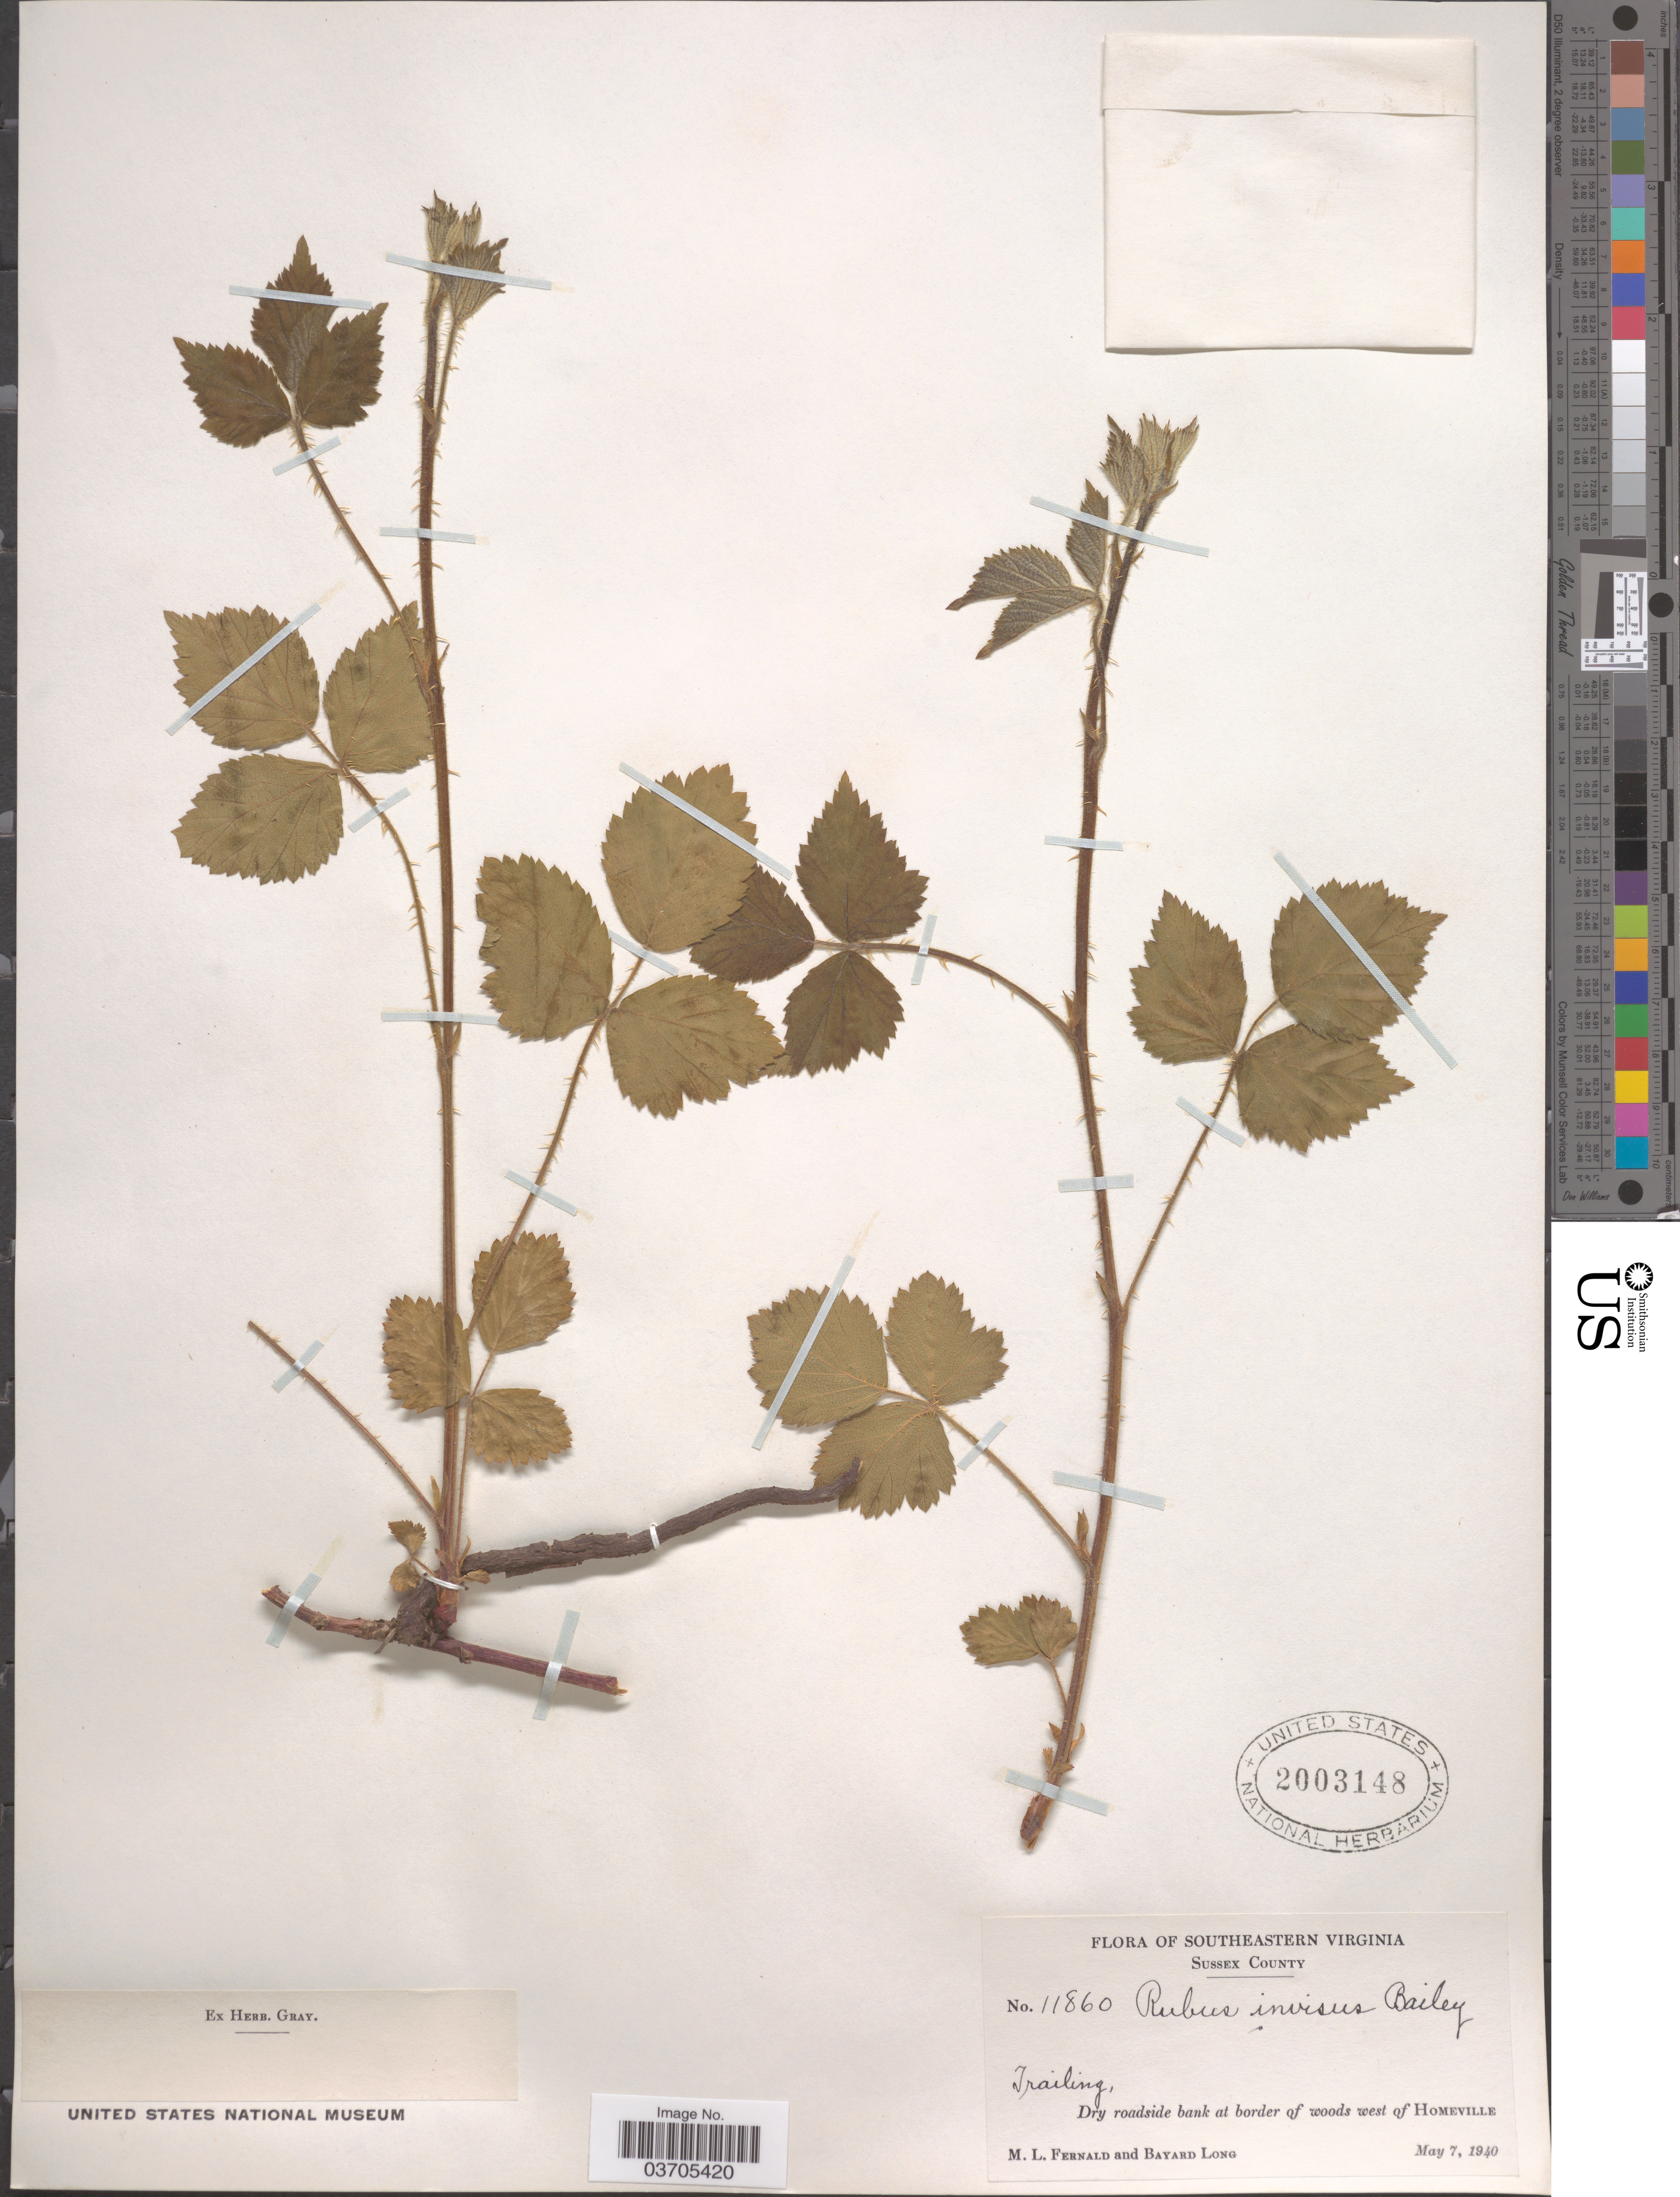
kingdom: Plantae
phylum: Tracheophyta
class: Magnoliopsida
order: Rosales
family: Rosaceae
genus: Rubus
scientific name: Rubus invisus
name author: (L.H. Bailey) Britton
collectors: M. L. Fernald & B. Long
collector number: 11860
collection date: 1940-05-07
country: United States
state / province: Virginia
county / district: Sussex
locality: Southeastern Virginia. Sussex County. Dry roadside bank at border of woods west of Homeville. Trailing.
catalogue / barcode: US 2003148